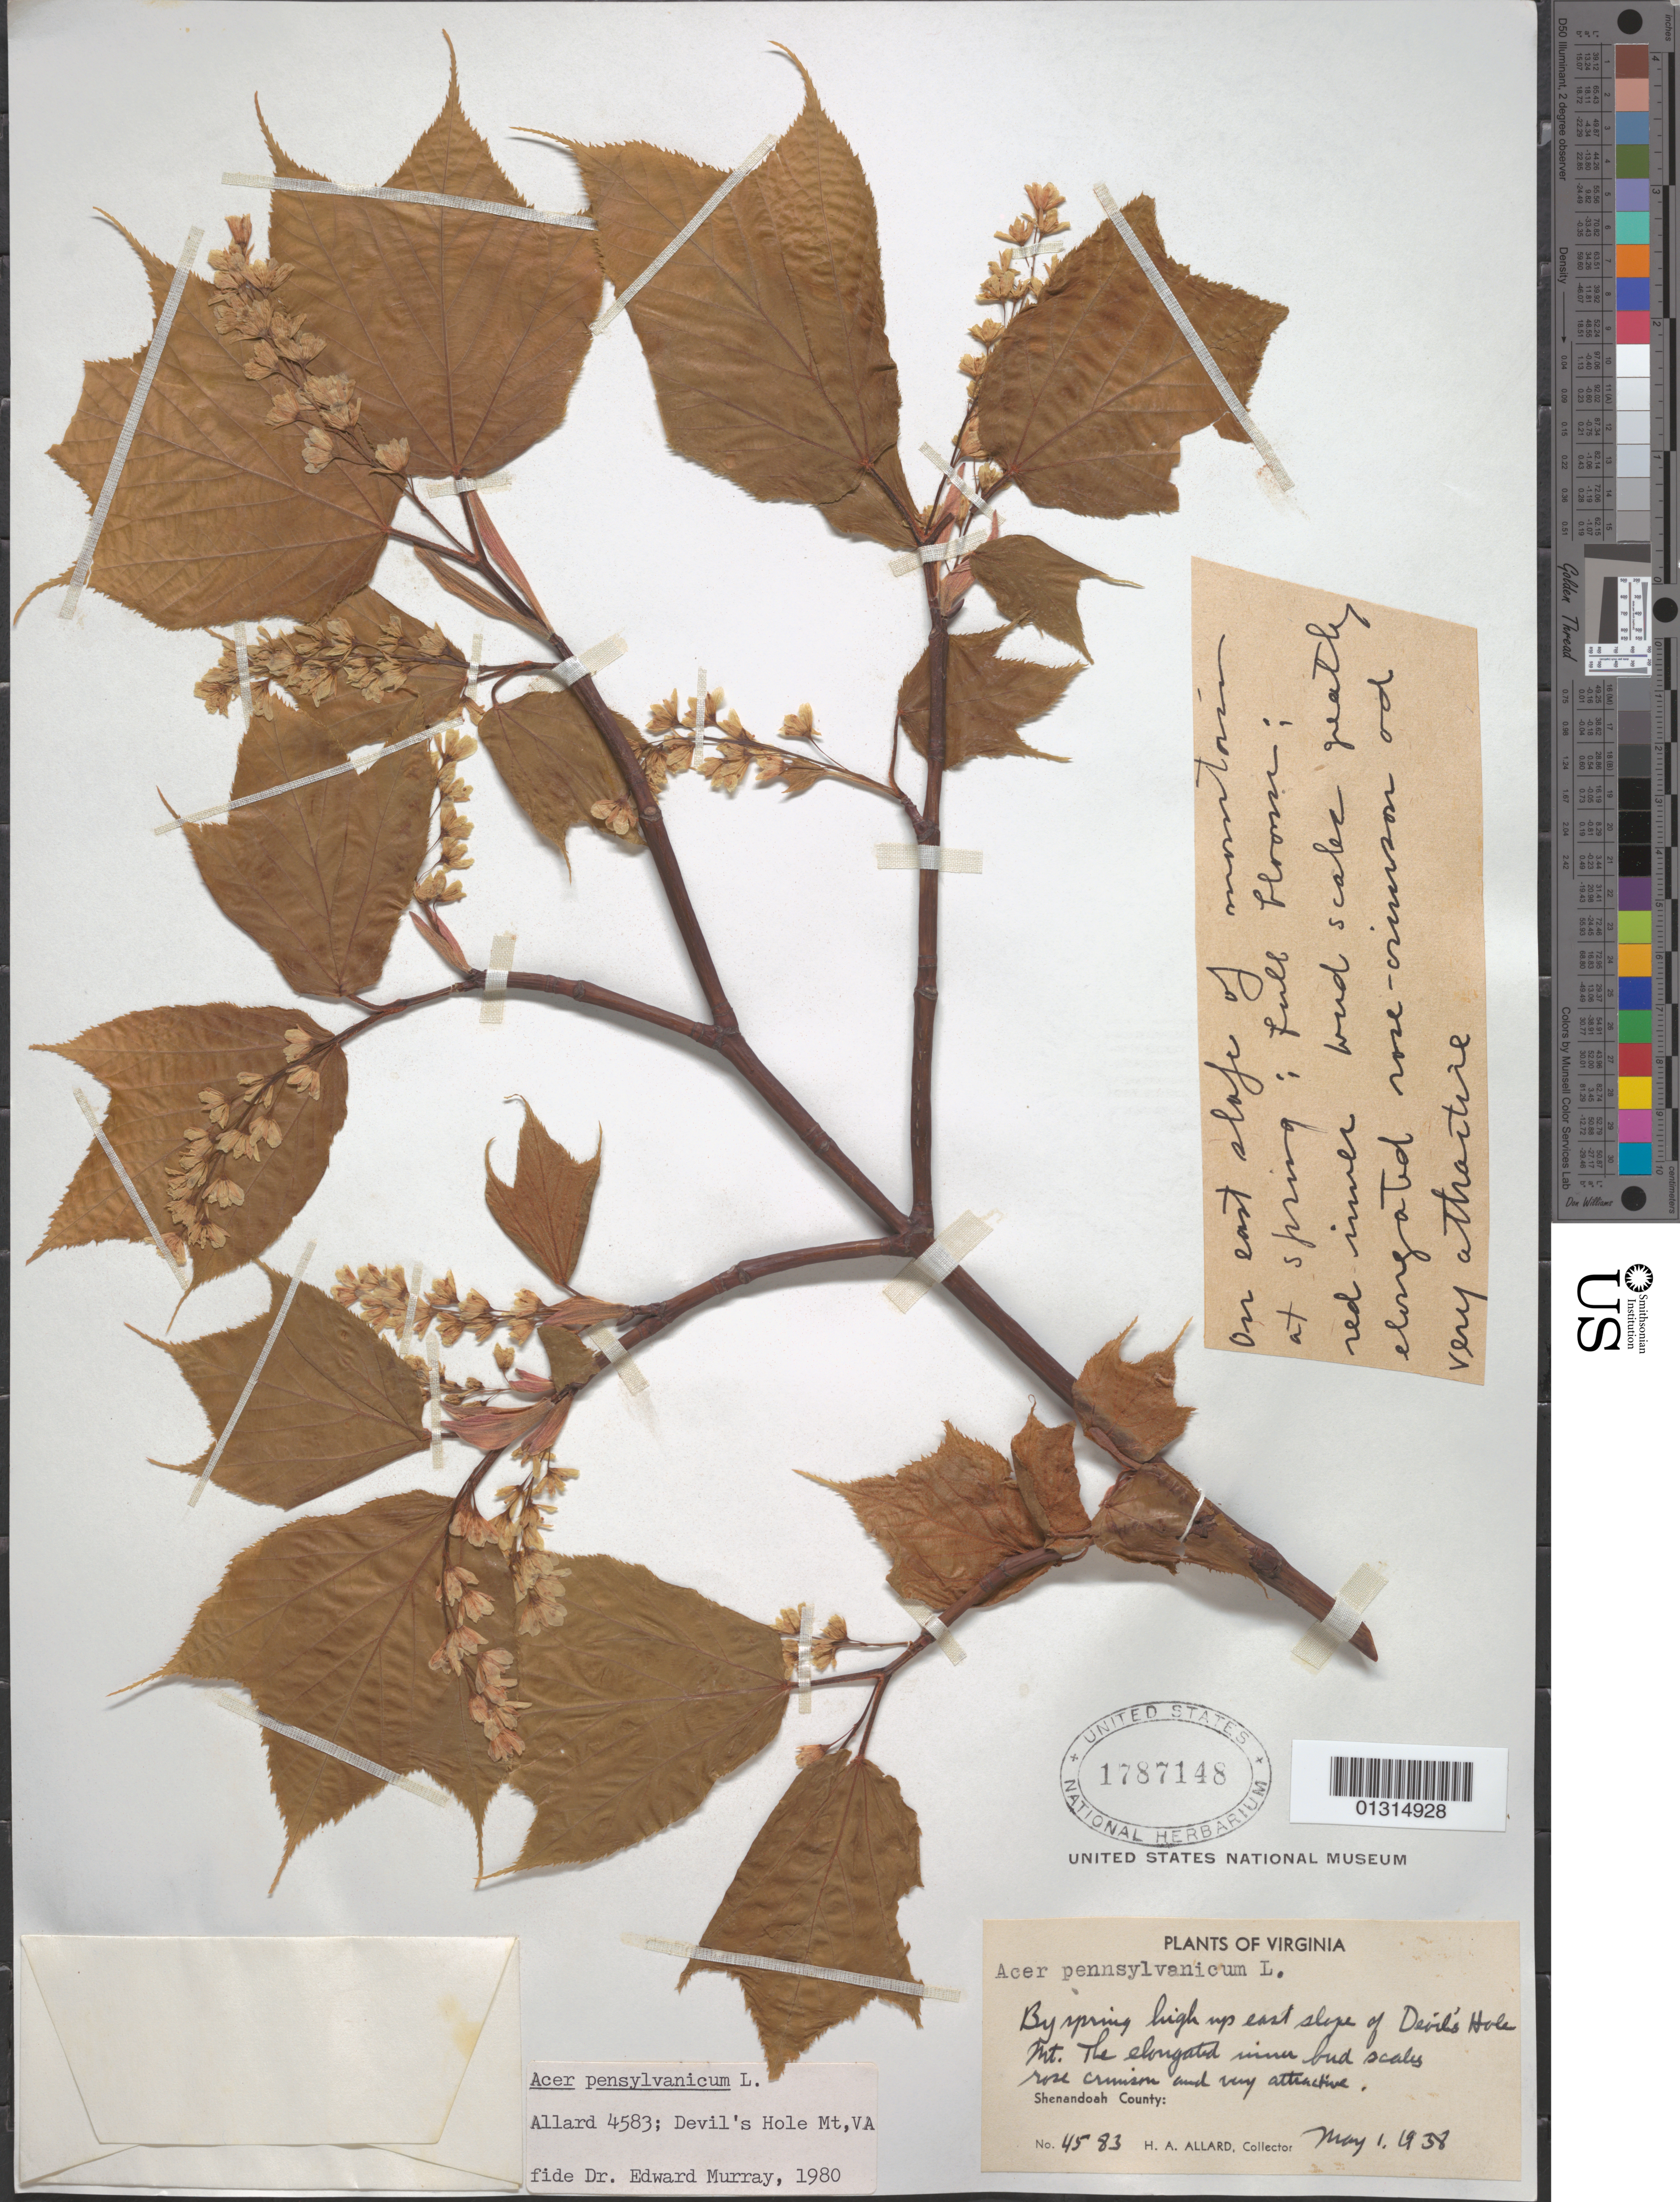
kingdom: Plantae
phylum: Tracheophyta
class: Magnoliopsida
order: Sapindales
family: Sapindaceae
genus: Acer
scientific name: Acer pensylvanicum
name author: L.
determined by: Murray, Edward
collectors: H. A. Allard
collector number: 4583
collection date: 1938-05-01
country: United States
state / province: Virginia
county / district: Shenandoah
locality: Shenandoah County, east slope of Devil's Hole Mt.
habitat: By a spring high up E slope of mountain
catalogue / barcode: US 1787148